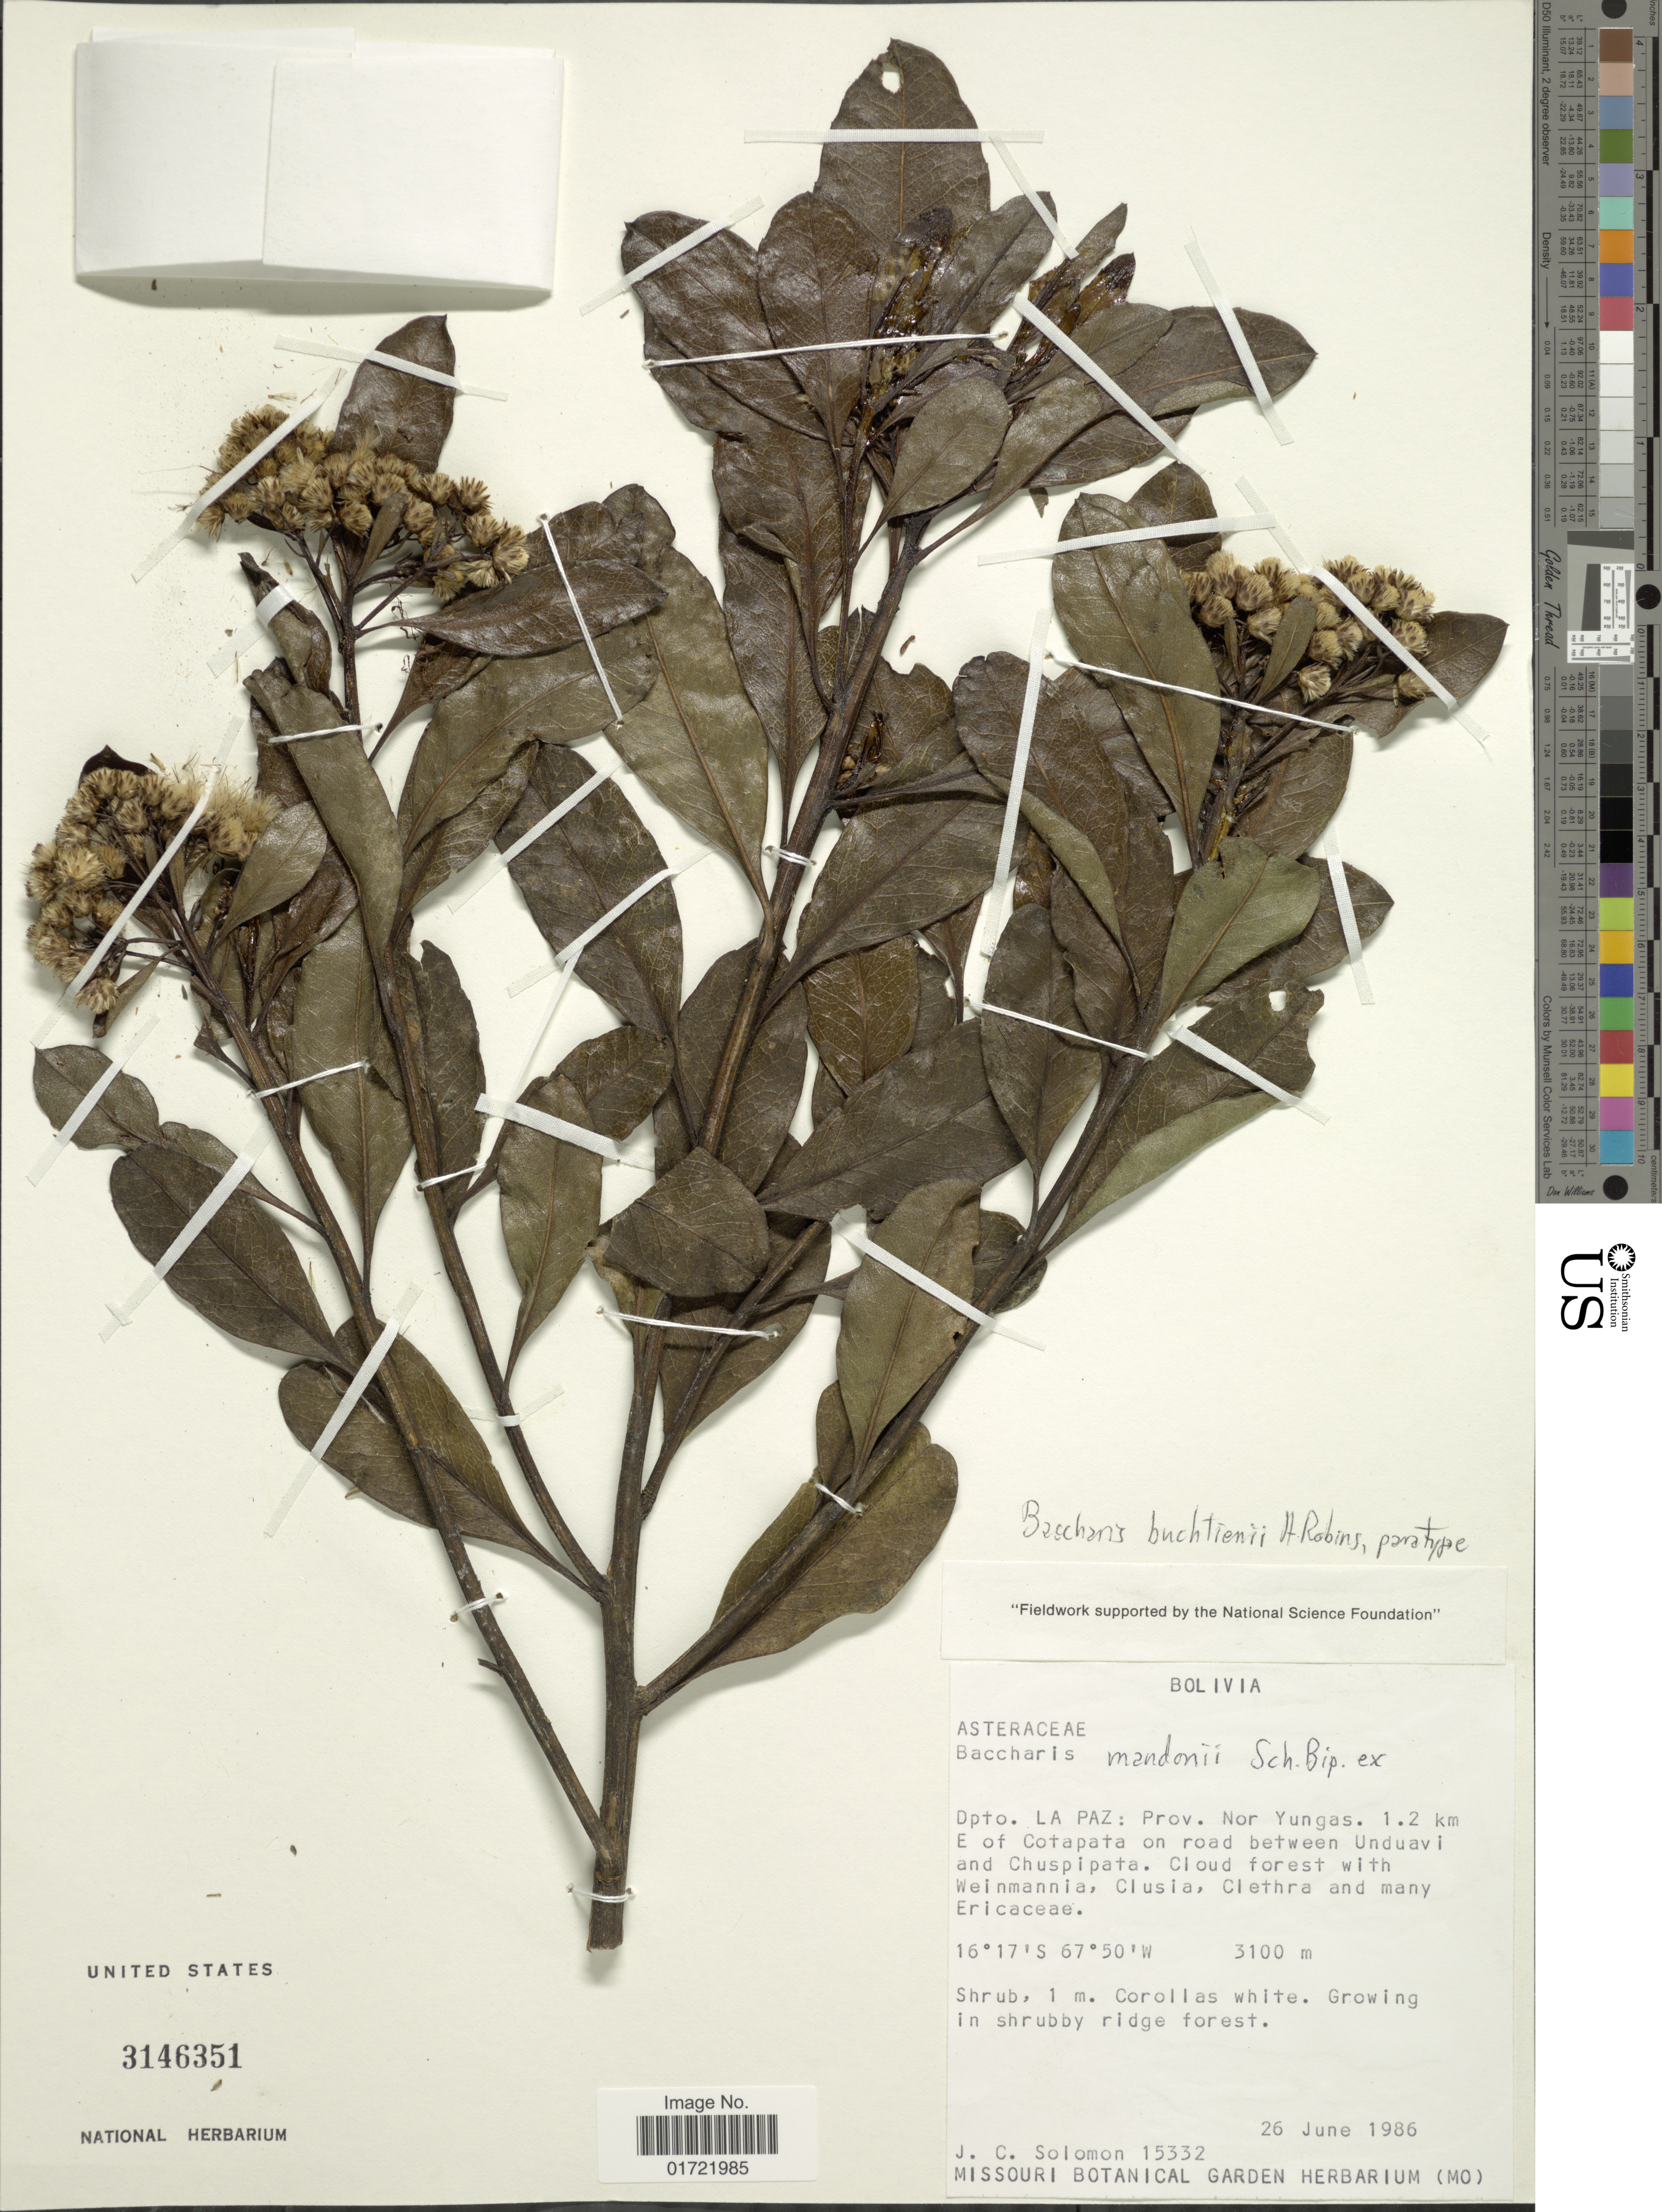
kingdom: Plantae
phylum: Tracheophyta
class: Magnoliopsida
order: Asterales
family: Asteraceae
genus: Baccharis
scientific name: Baccharis buchtienii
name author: H. Rob.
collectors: J. C. Solomon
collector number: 15332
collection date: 1986-06-26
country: Bolivia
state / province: La Paz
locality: Prov. Nor Yungas. 1.2 km E of Cotapata on road between Unduavi and Chuspipata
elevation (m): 3100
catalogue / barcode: US 3146351